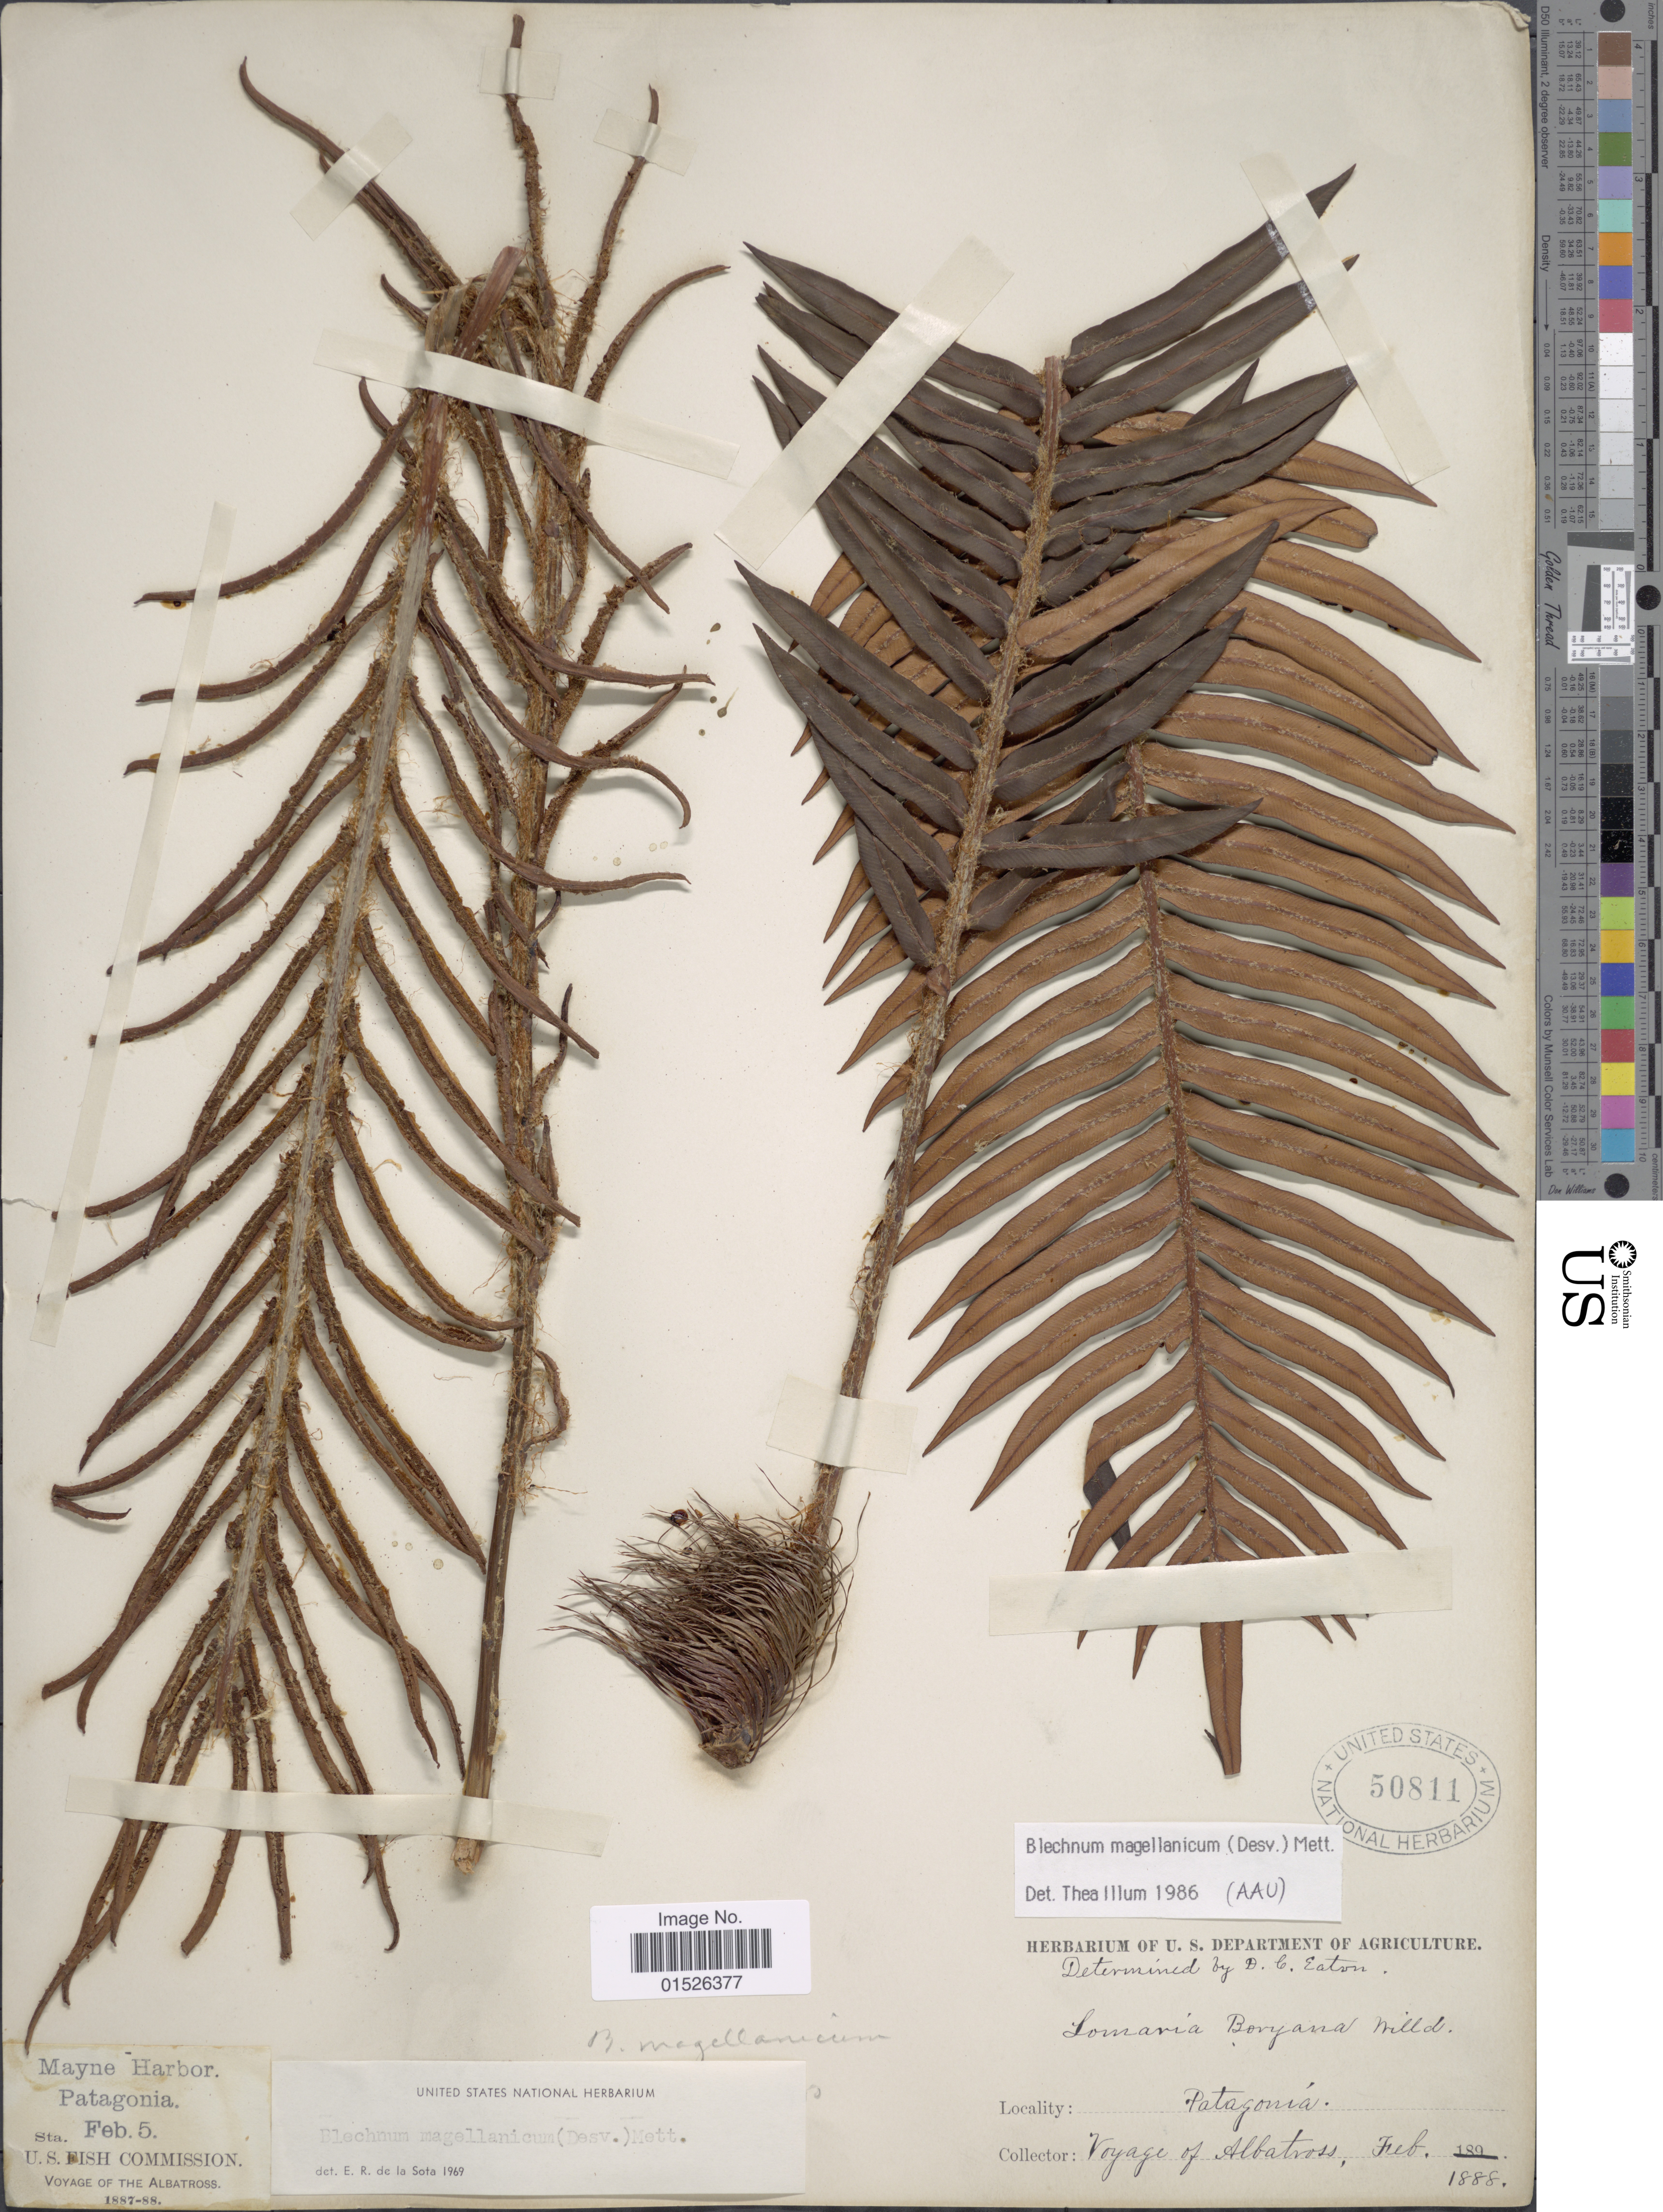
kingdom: Plantae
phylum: Tracheophyta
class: Polypodiopsida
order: Polypodiales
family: Blechnaceae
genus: Blechnum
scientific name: Blechnum magellanicum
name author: Mett.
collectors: "The Albatross"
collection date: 1888-02-05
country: Argentina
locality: Patagonia.Mayne Harbor.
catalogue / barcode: US 50811